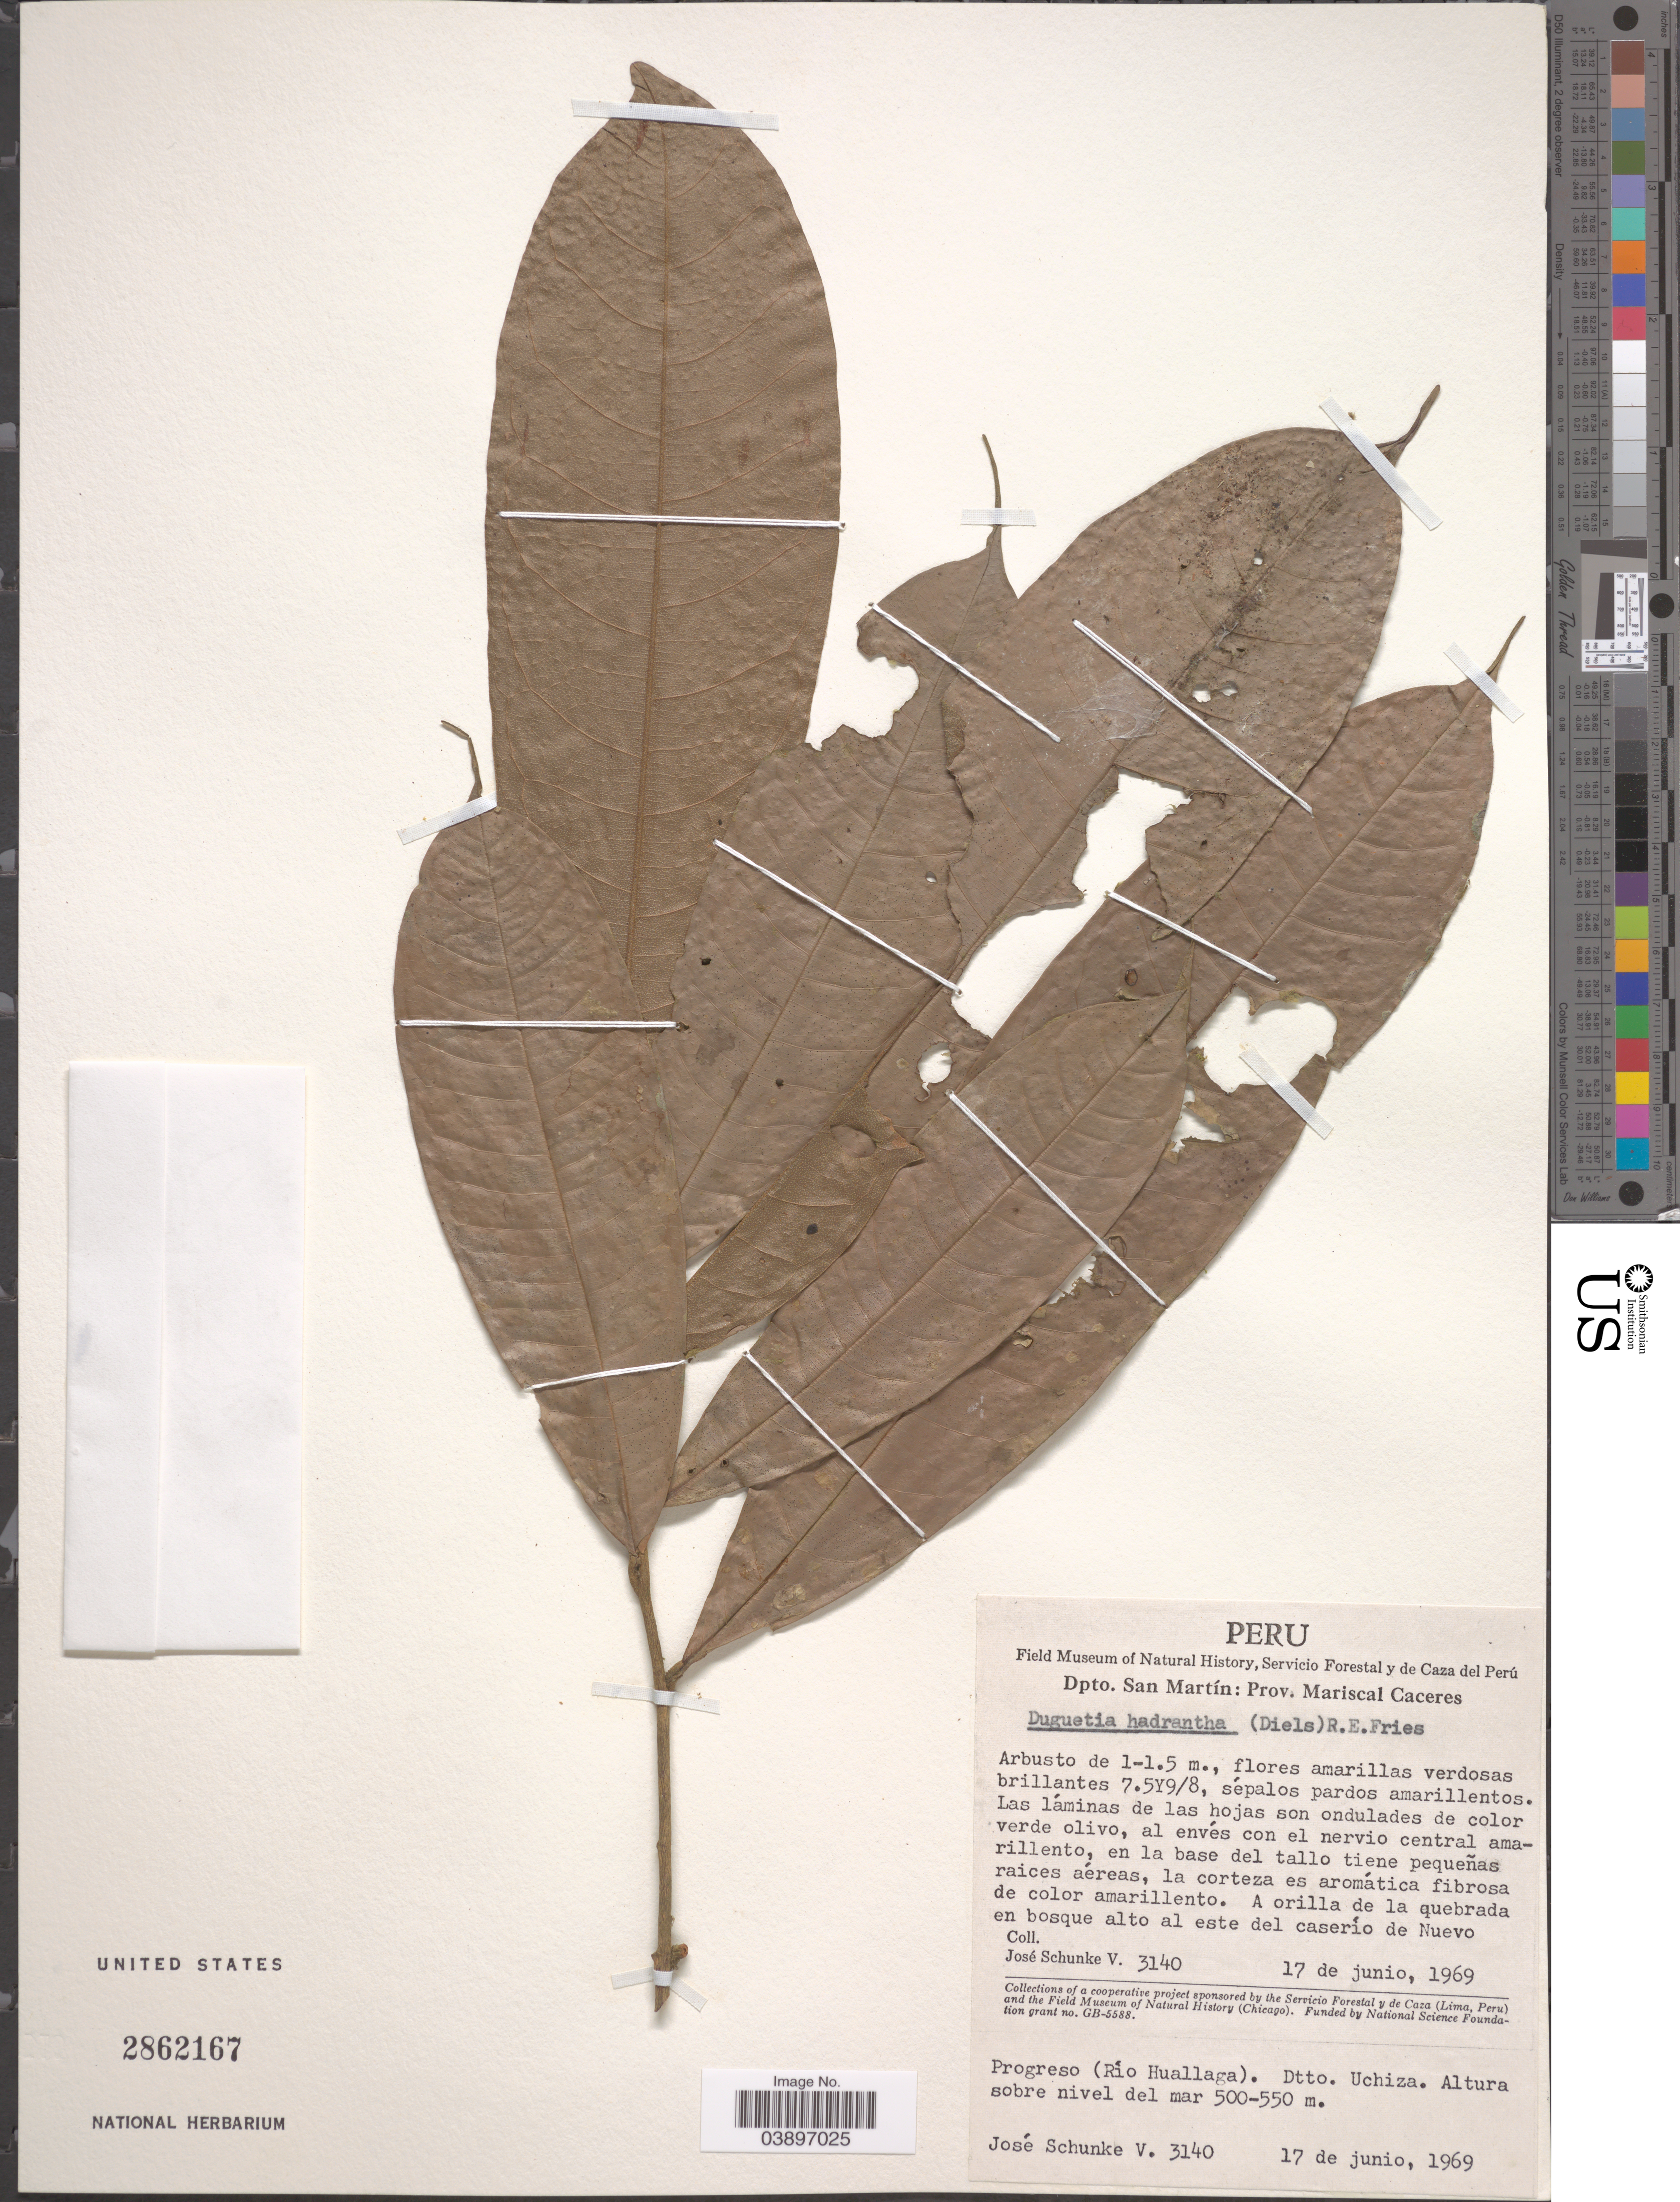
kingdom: Plantae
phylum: Tracheophyta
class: Magnoliopsida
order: Magnoliales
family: Annonaceae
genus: Duguetia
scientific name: Duguetia hadrantha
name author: (Diels) R.E. Fr.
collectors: J. Schunke Vigo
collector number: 3140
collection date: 1969-06-17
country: Peru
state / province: San Martín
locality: Dpto. San Martín: Prov. Mariscal Caceres. A orilla de la quebrada en bosque alto al este del caserío de Nuevo. Progreso (Río Huallaga). Dtto. Uchiza.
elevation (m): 500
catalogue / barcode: US 2862167